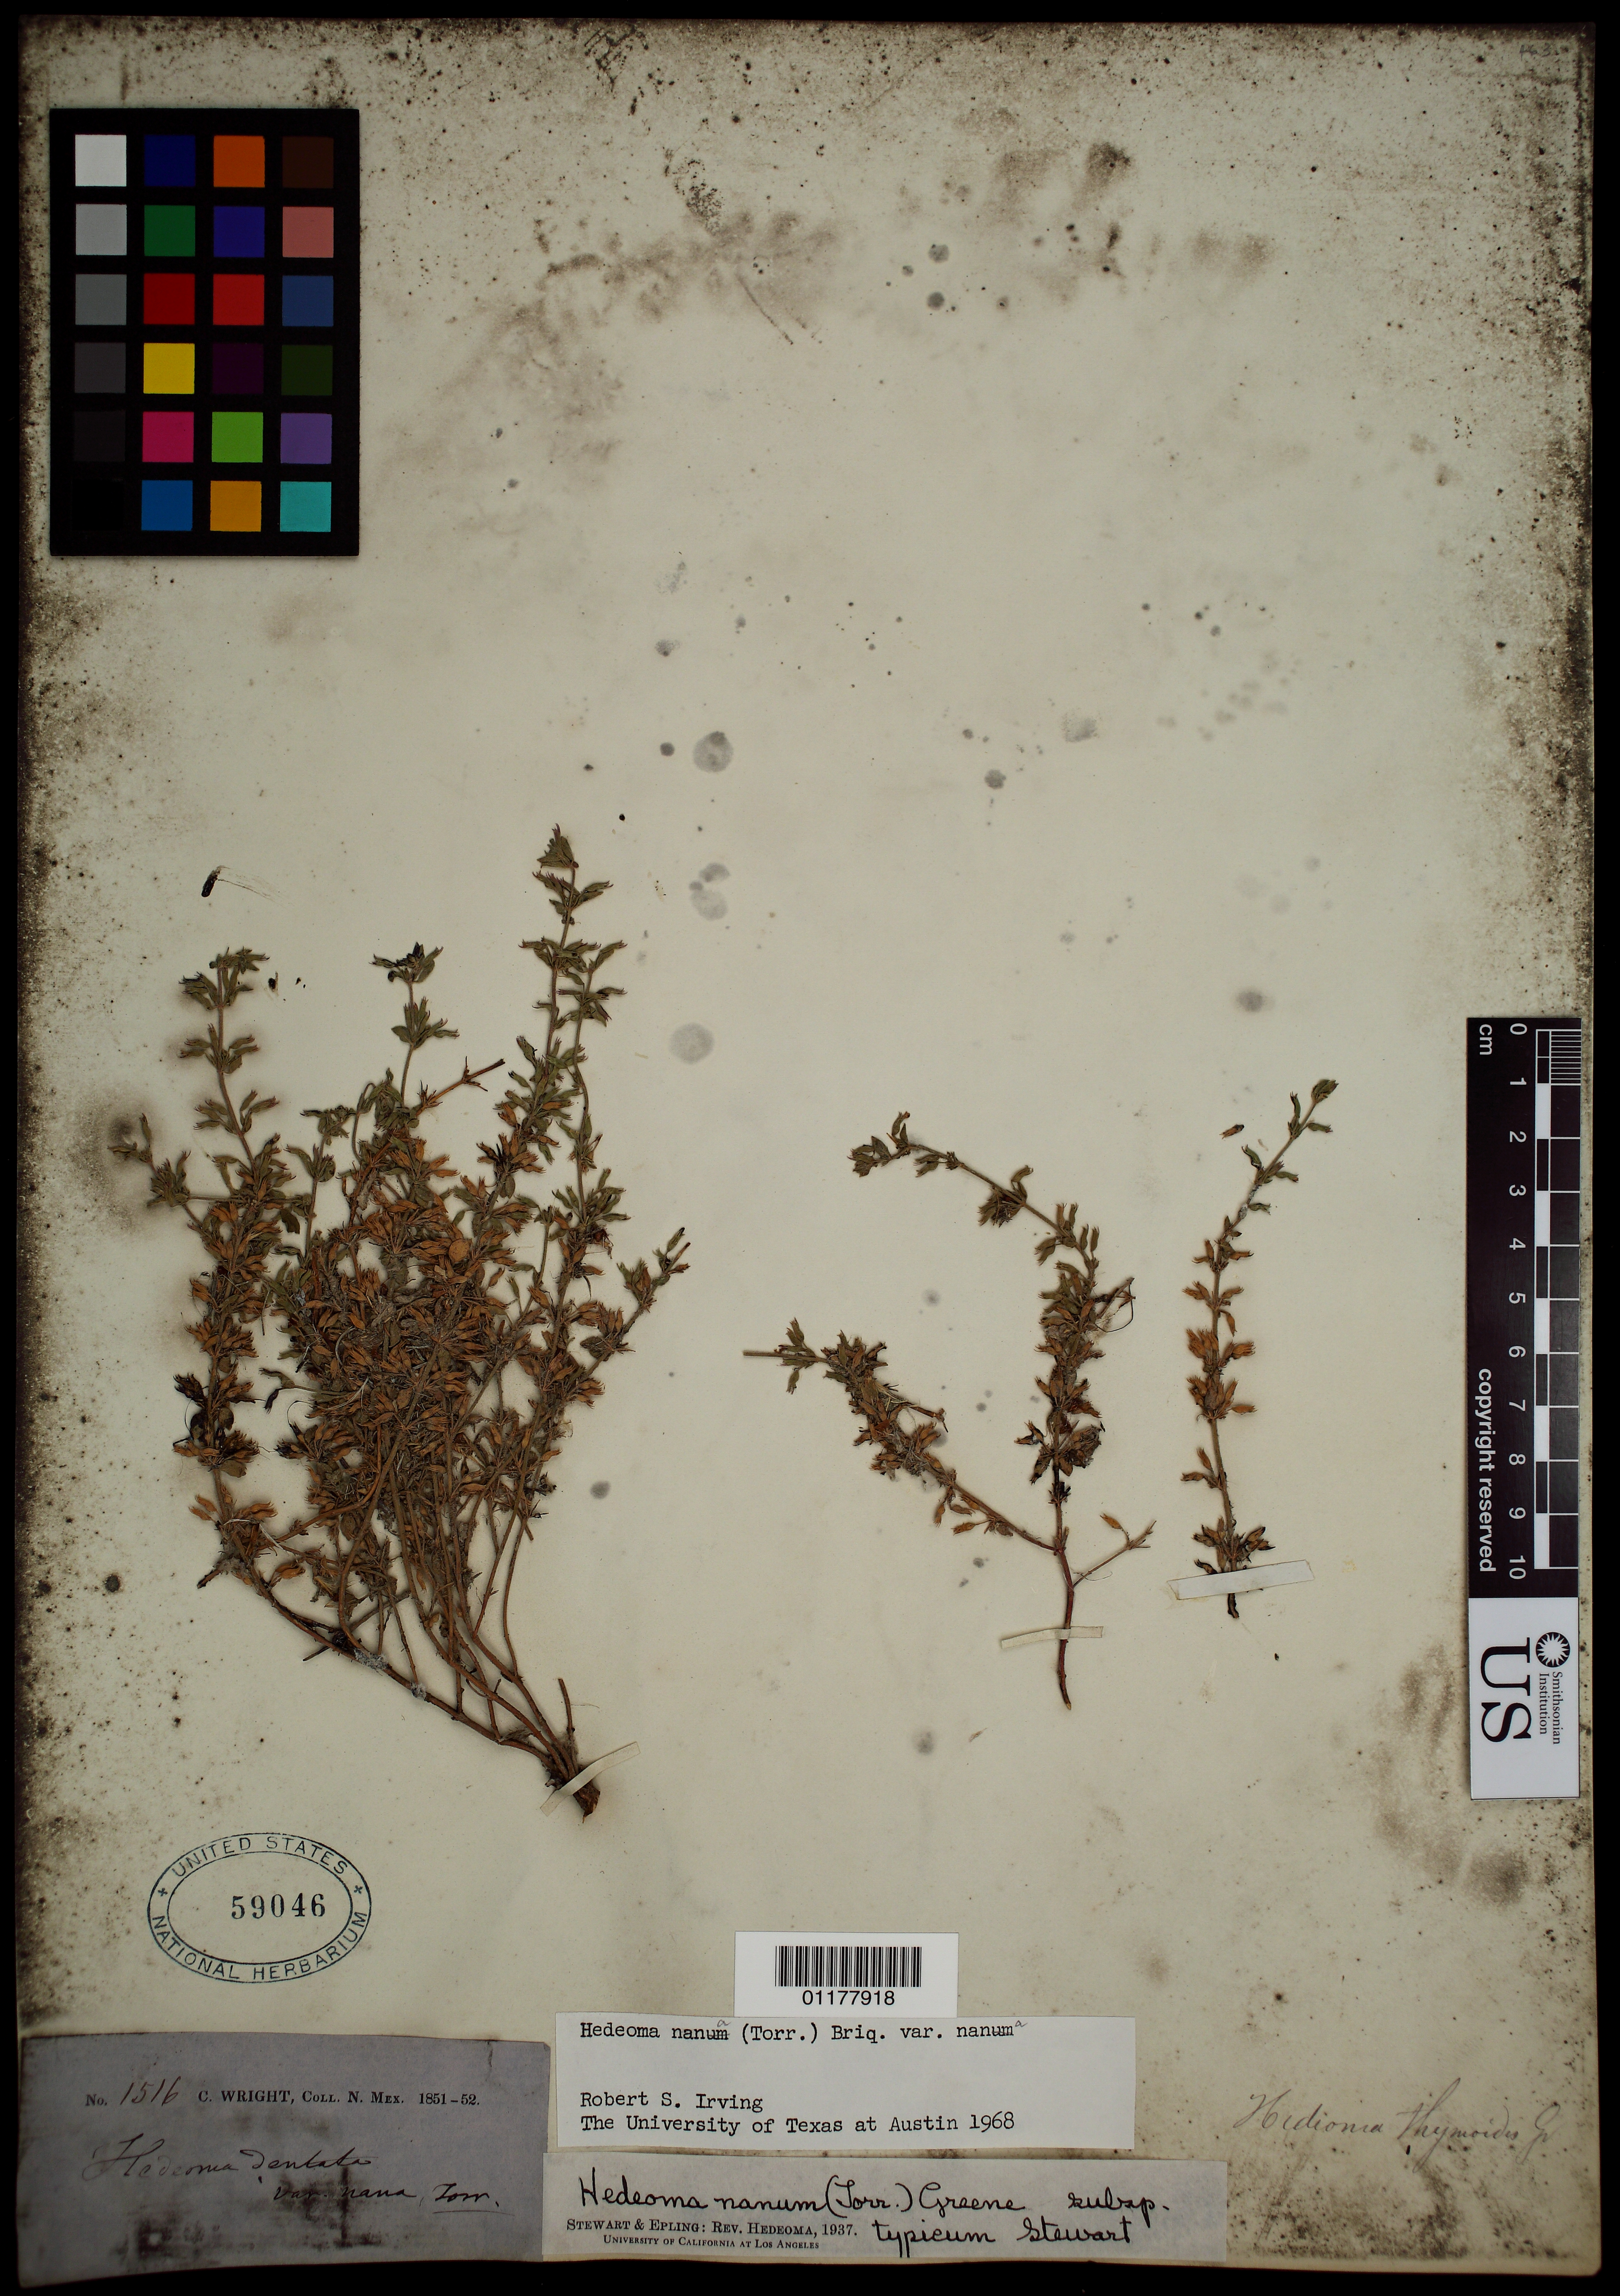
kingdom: Plantae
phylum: Tracheophyta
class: Magnoliopsida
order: Lamiales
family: Lamiaceae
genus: Hedeoma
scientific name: Hedeoma nana var. nana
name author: (Torr.) Briq.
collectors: C. Wright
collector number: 1516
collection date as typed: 1851 to -- --- 1852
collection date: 1851/1852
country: United States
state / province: New Mexico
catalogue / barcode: US 59046